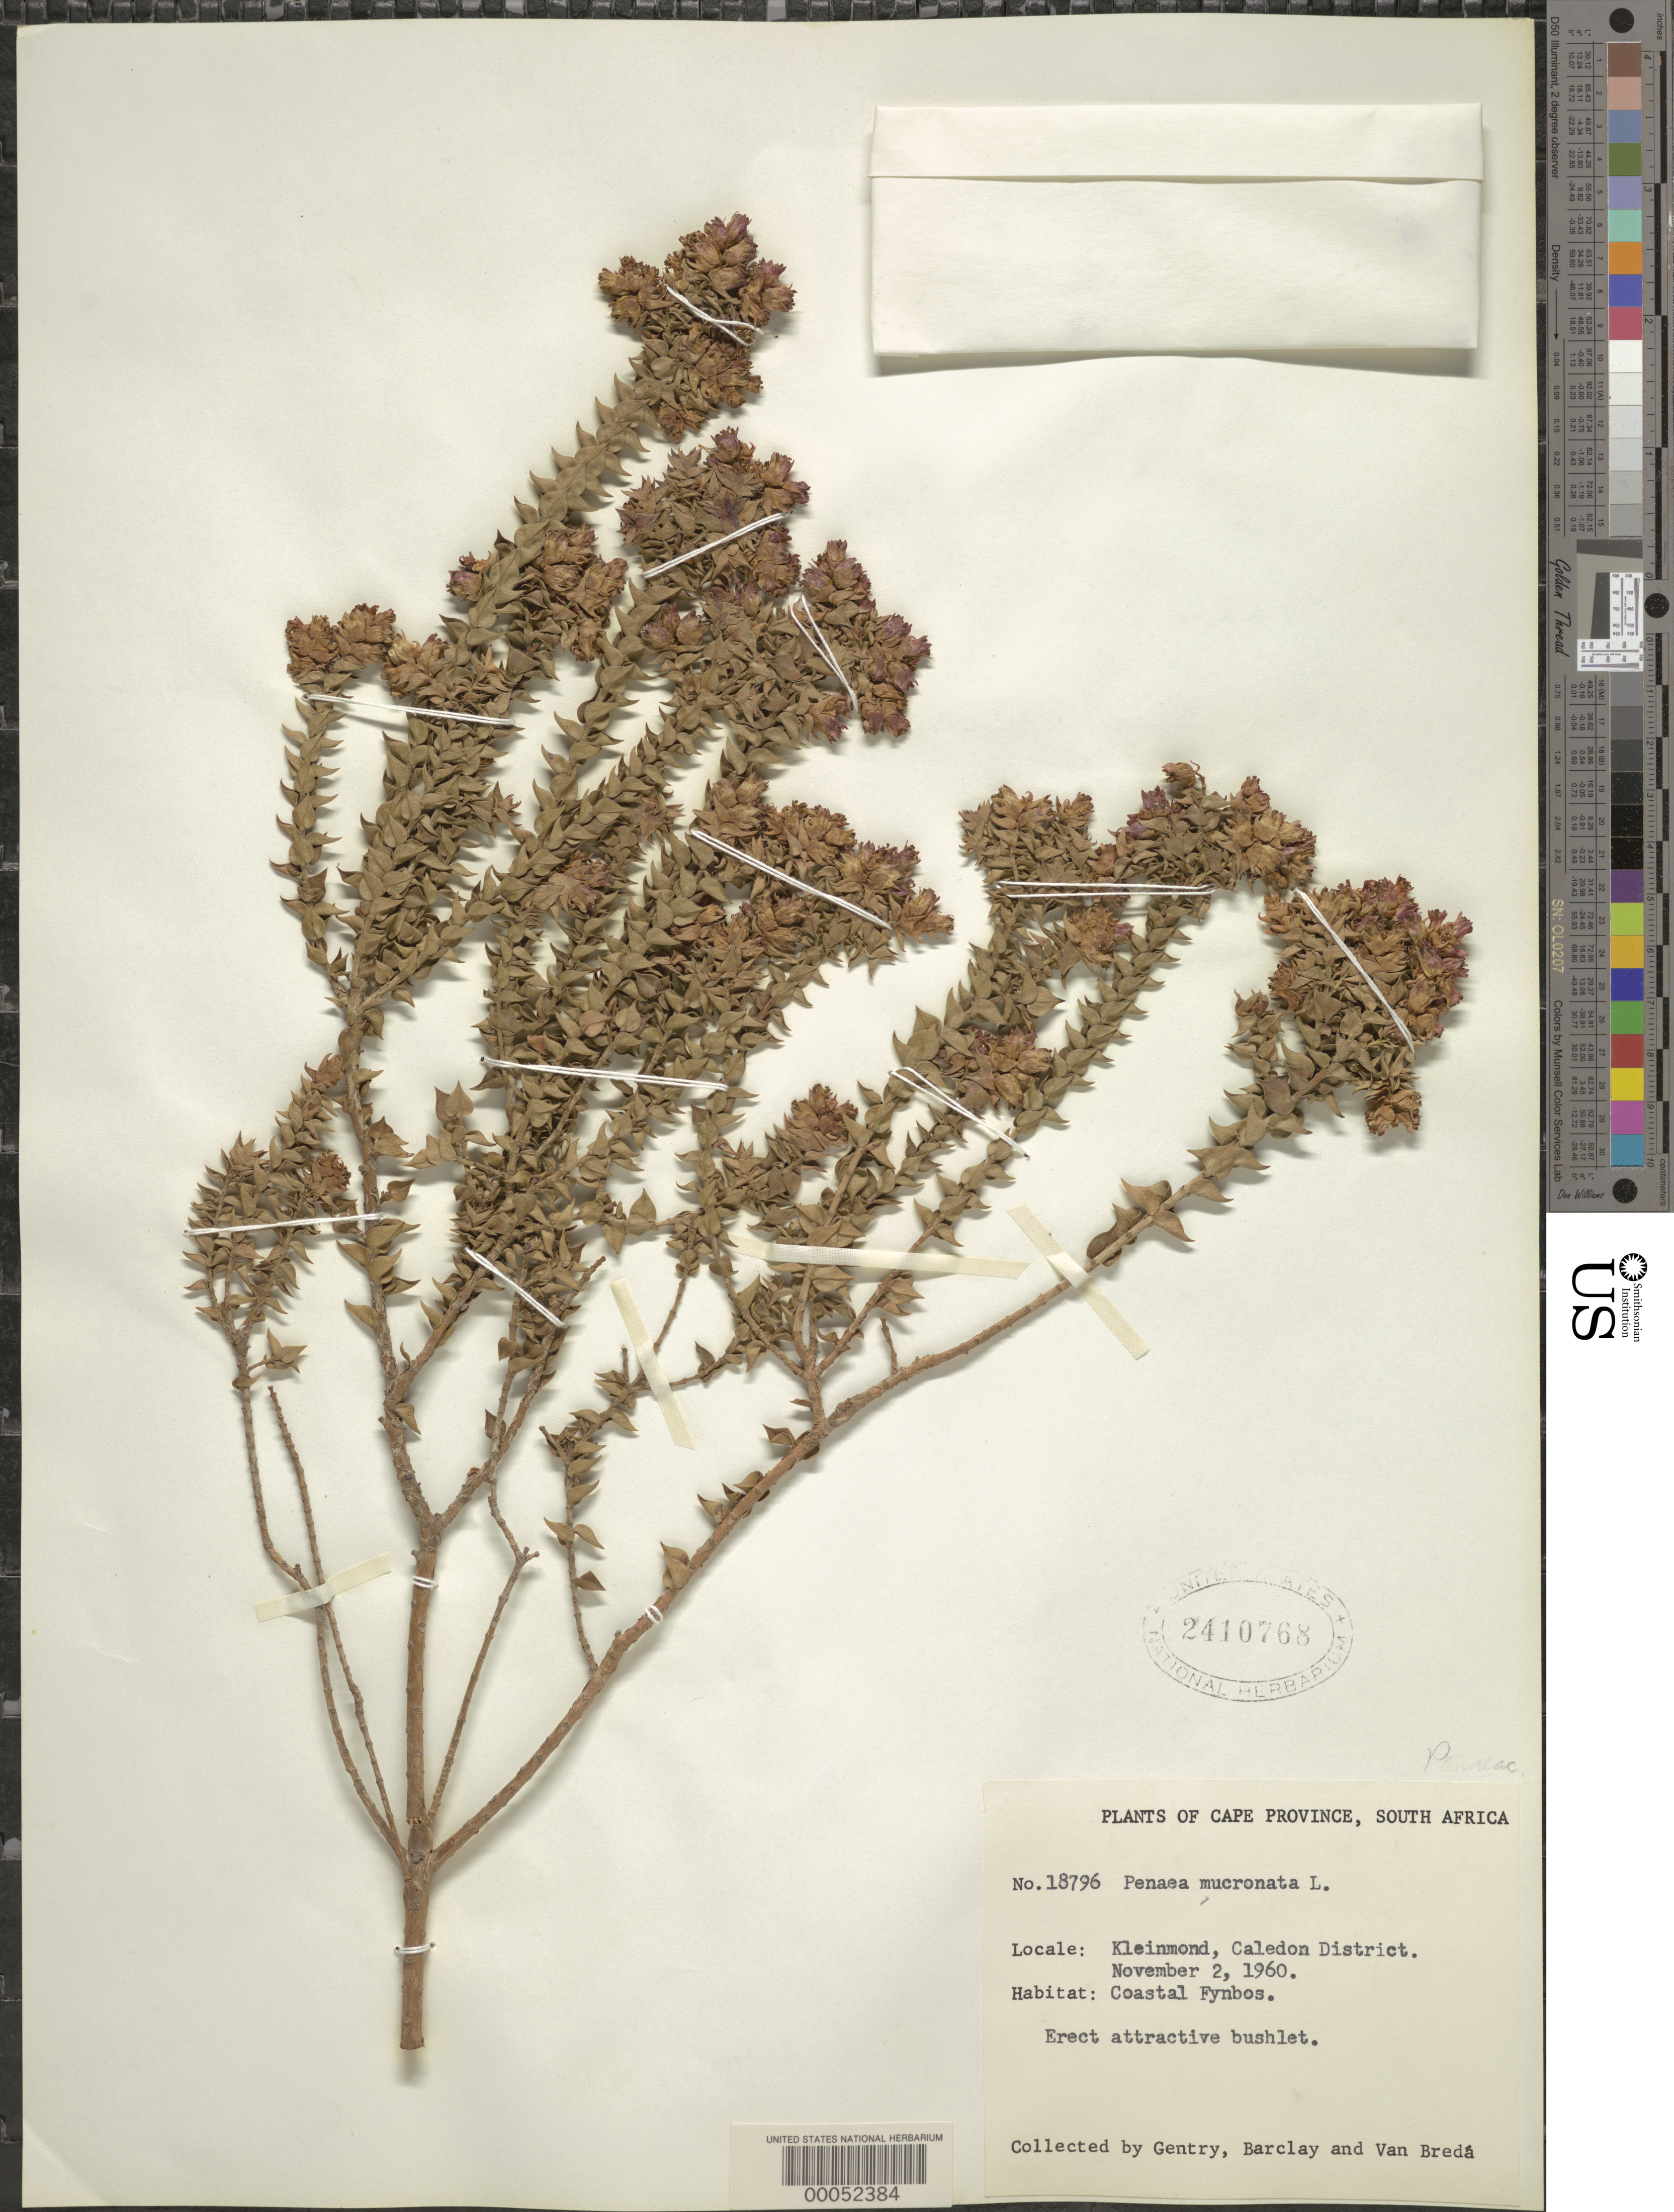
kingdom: Plantae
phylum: Tracheophyta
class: Magnoliopsida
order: Myrtales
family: Penaeaceae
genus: Penaea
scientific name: Penaea mucronata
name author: L.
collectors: H. S. Gentry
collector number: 18796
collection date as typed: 02 Nov 1960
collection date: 1960-11-02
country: South Africa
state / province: Western Cape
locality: Kleinmond. Caledon Dist.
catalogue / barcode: US 2410768